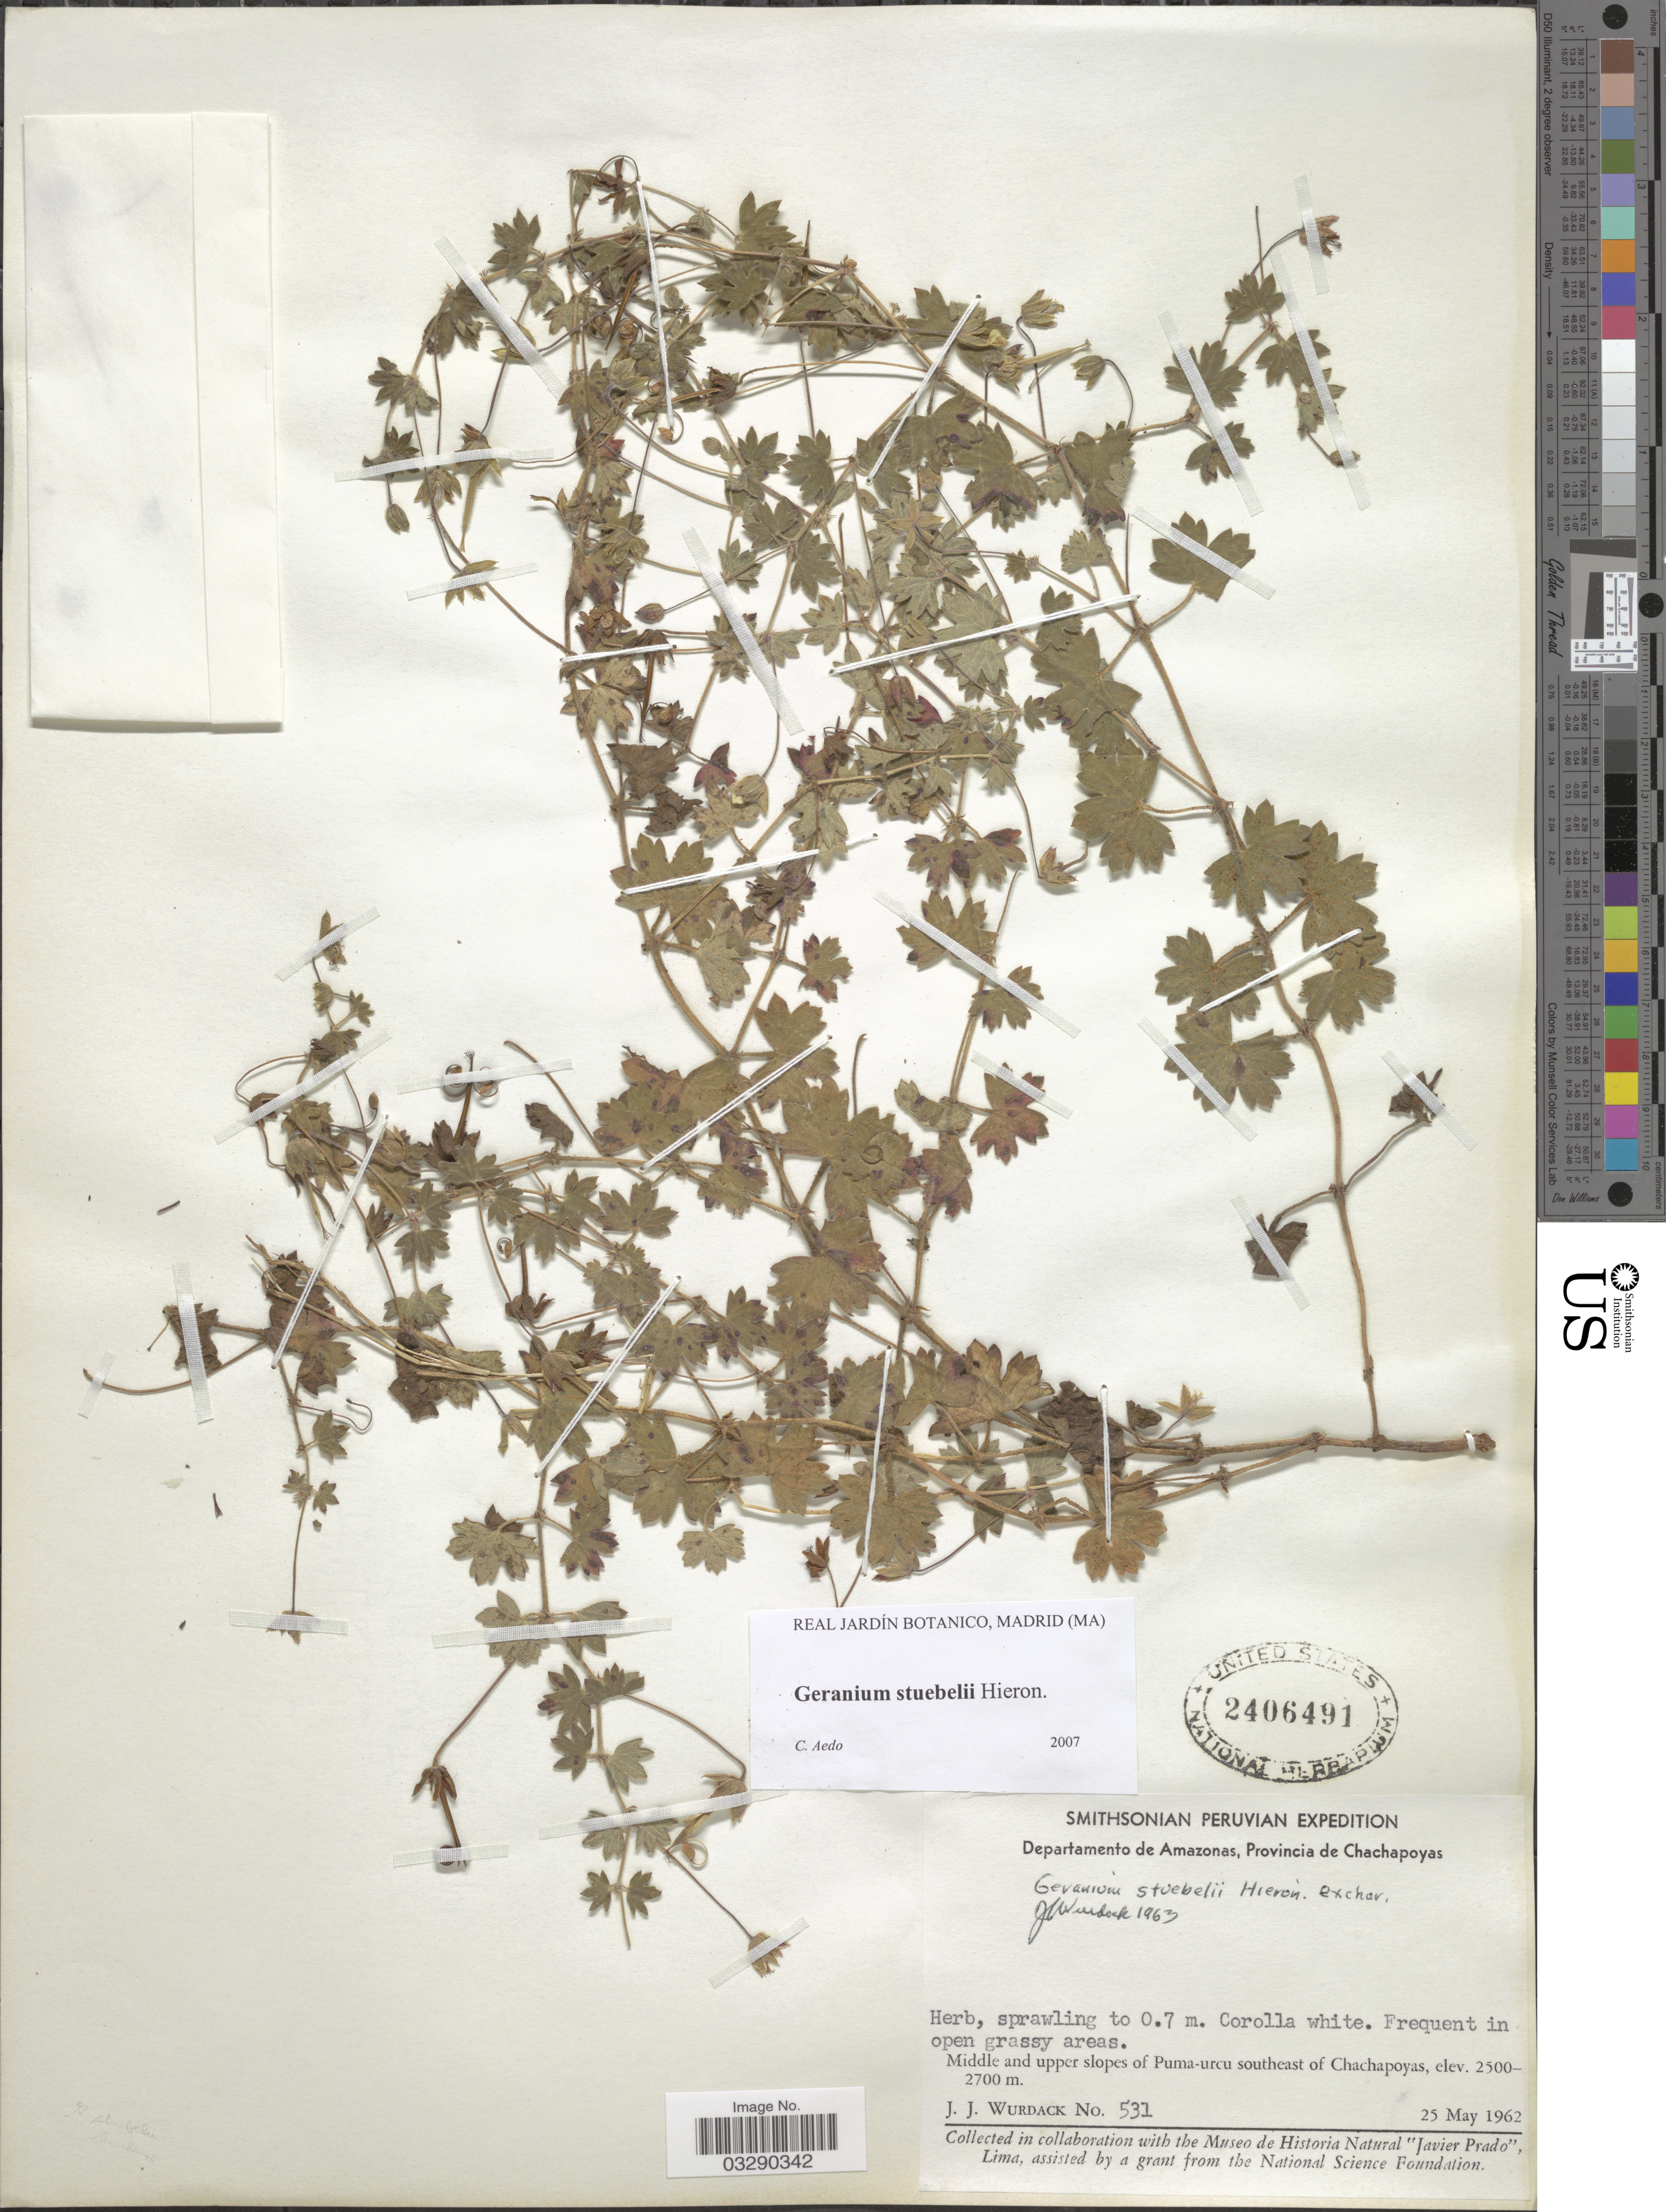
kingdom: Plantae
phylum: Tracheophyta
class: Magnoliopsida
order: Geraniales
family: Geraniaceae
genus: Geranium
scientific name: Geranium stuebelii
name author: Hieron.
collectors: J. J. Wurdack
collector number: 531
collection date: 1962-05-25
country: Peru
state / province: Amazonas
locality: Departamento de Amazonas, Provincia de Chachapoyas. Middle and upper slopes of Puma-urcu southeast of Chachapoyas.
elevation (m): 2500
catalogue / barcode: US 2406491